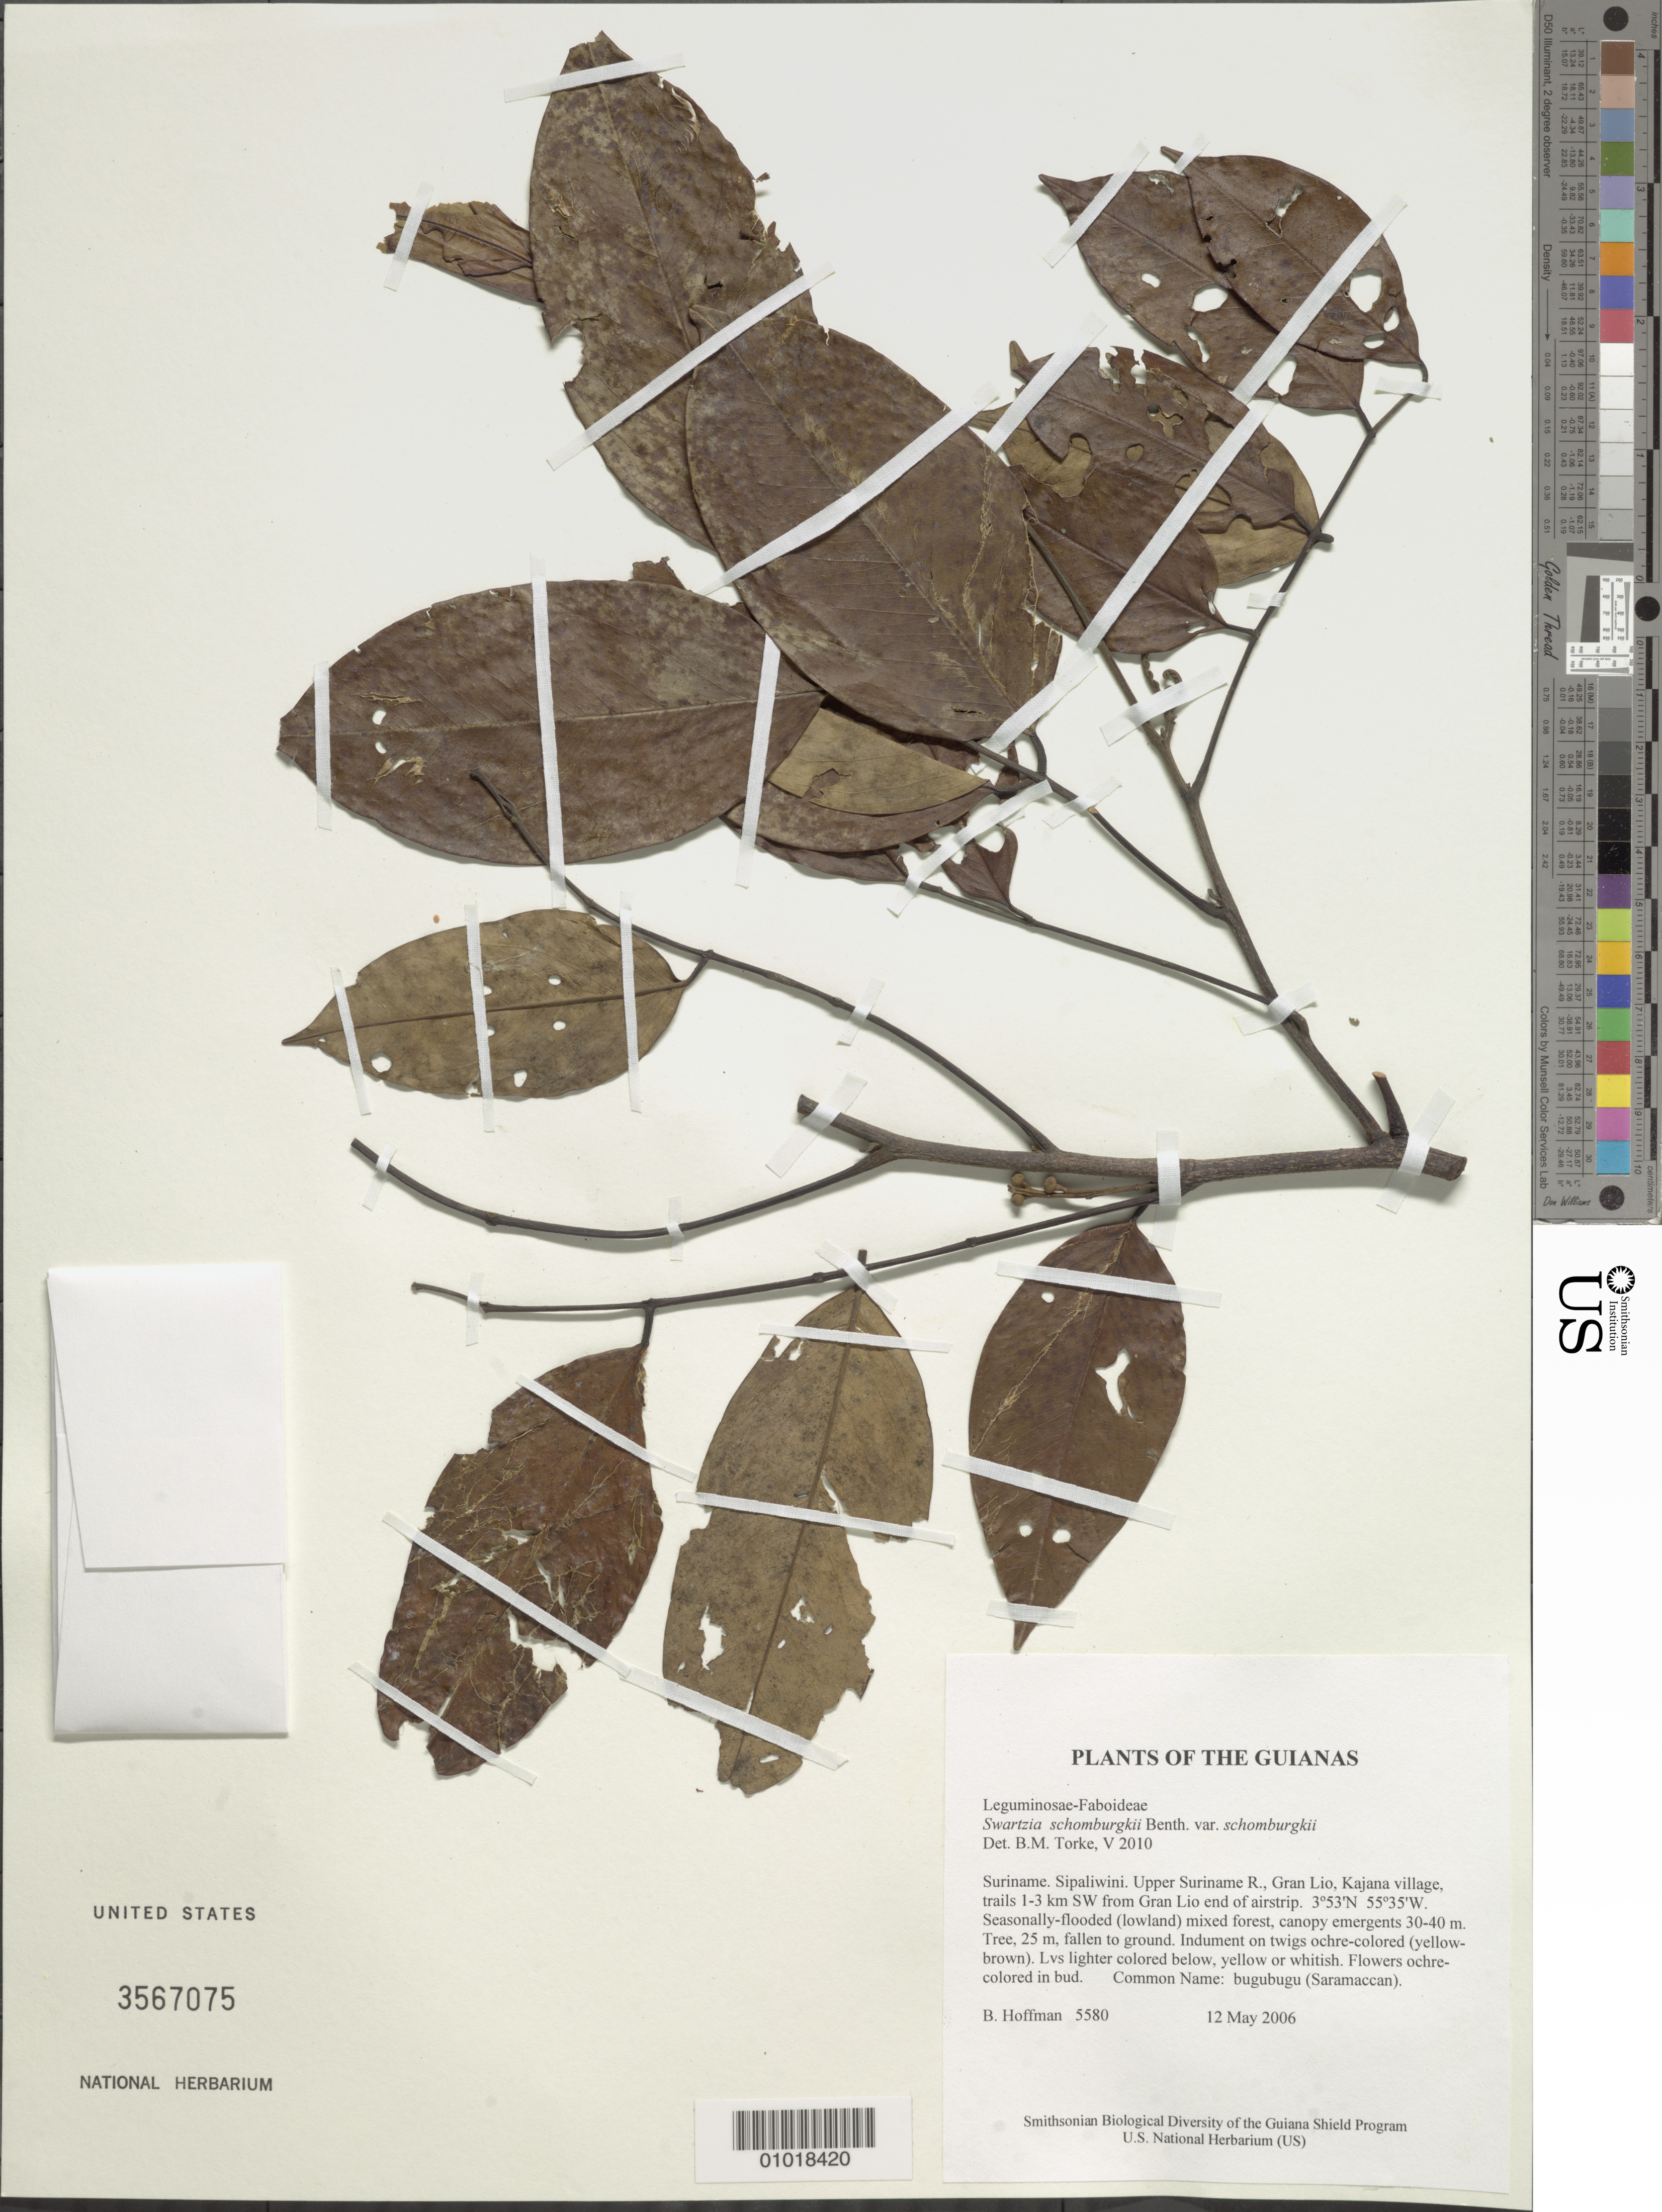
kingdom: Plantae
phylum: Tracheophyta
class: Magnoliopsida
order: Fabales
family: Fabaceae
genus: Swartzia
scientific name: Swartzia schomburgkii var. guayanensis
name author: R.S. Cowan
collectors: B. Hoffman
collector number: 5580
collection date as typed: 12 May 2006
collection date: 2006-05-12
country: Suriname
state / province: Sipaliwini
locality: Upper Suriname R., Gran Lio, Kajana village, trails 1-3 km SW from Gran Lio end of airstrip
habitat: Seasonally-flooded (lowland) mixed forest, canopy emergents 30-40 m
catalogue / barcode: US 3567075